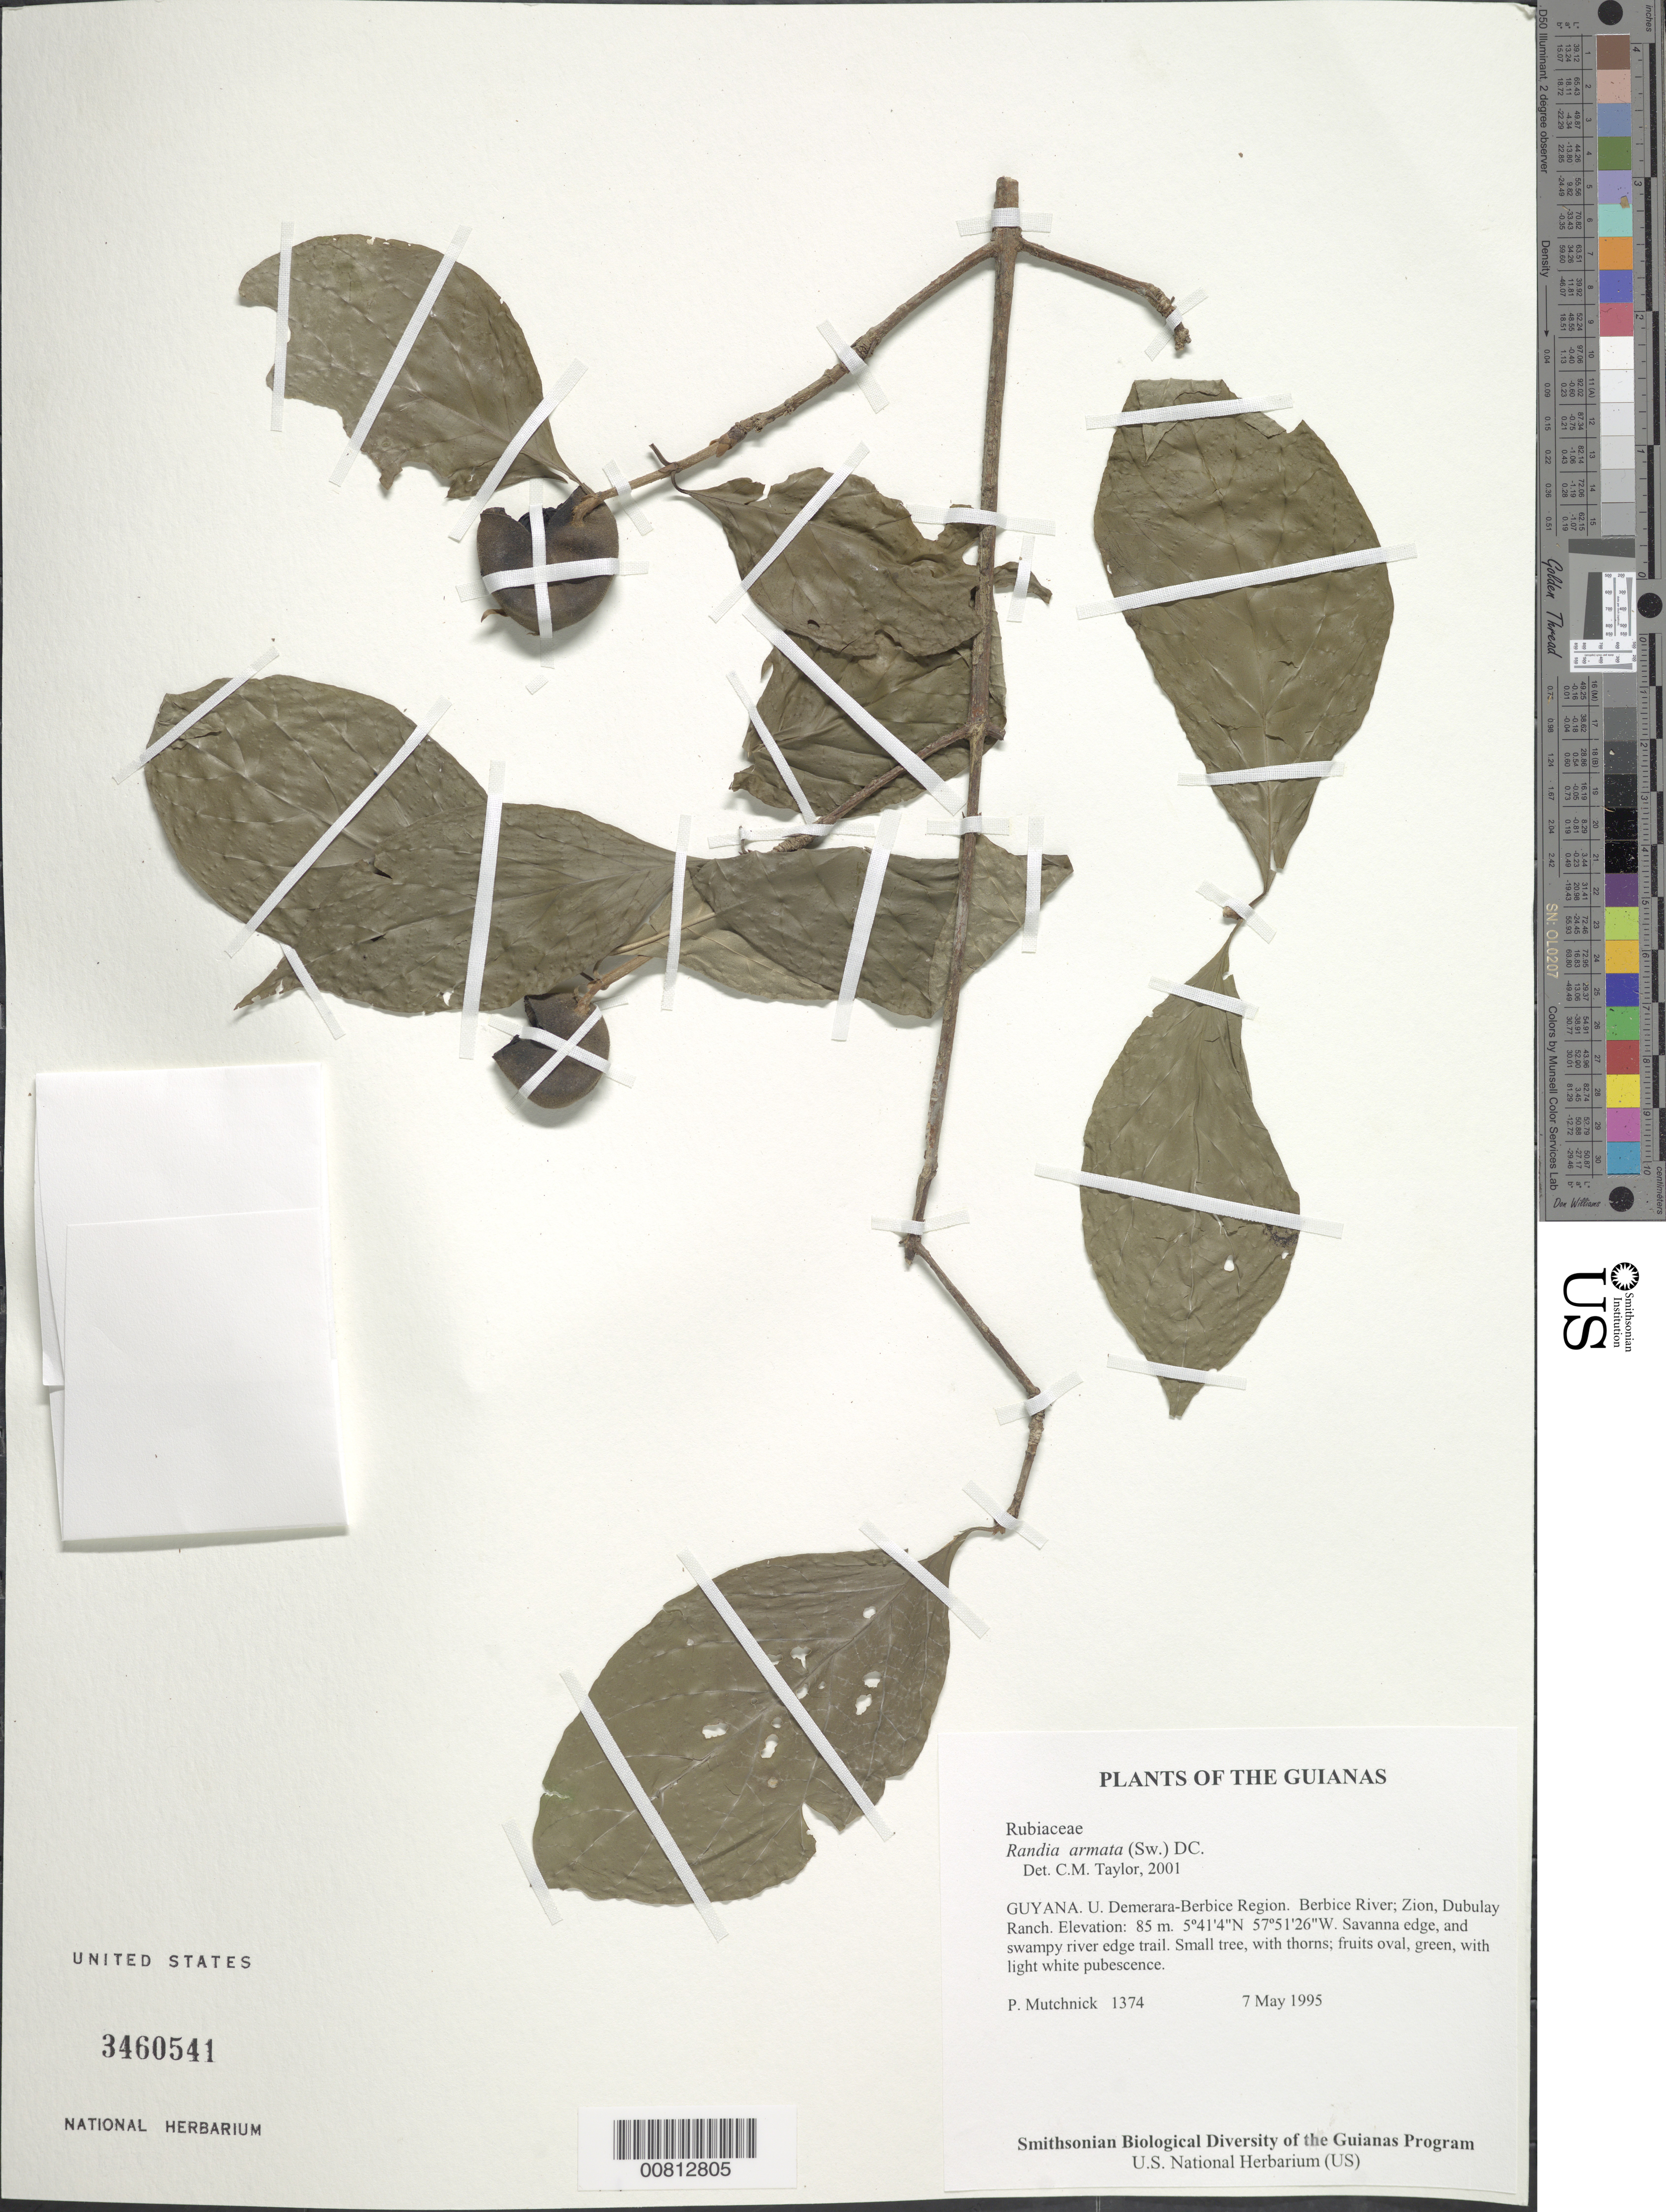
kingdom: Plantae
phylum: Tracheophyta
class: Magnoliopsida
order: Gentianales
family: Rubiaceae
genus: Randia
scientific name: Randia armata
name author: (Sw.) DC.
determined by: Taylor, Charlotte M.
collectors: P. Mutchnick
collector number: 1374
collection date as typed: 7 May 1995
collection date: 1995-05-07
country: Guyana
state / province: U. Demerara-Berbice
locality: Berbice River; Zion, Dubulay Ranch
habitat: Savanna edge, and swampy river edge trail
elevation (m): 85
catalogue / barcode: US 3460541